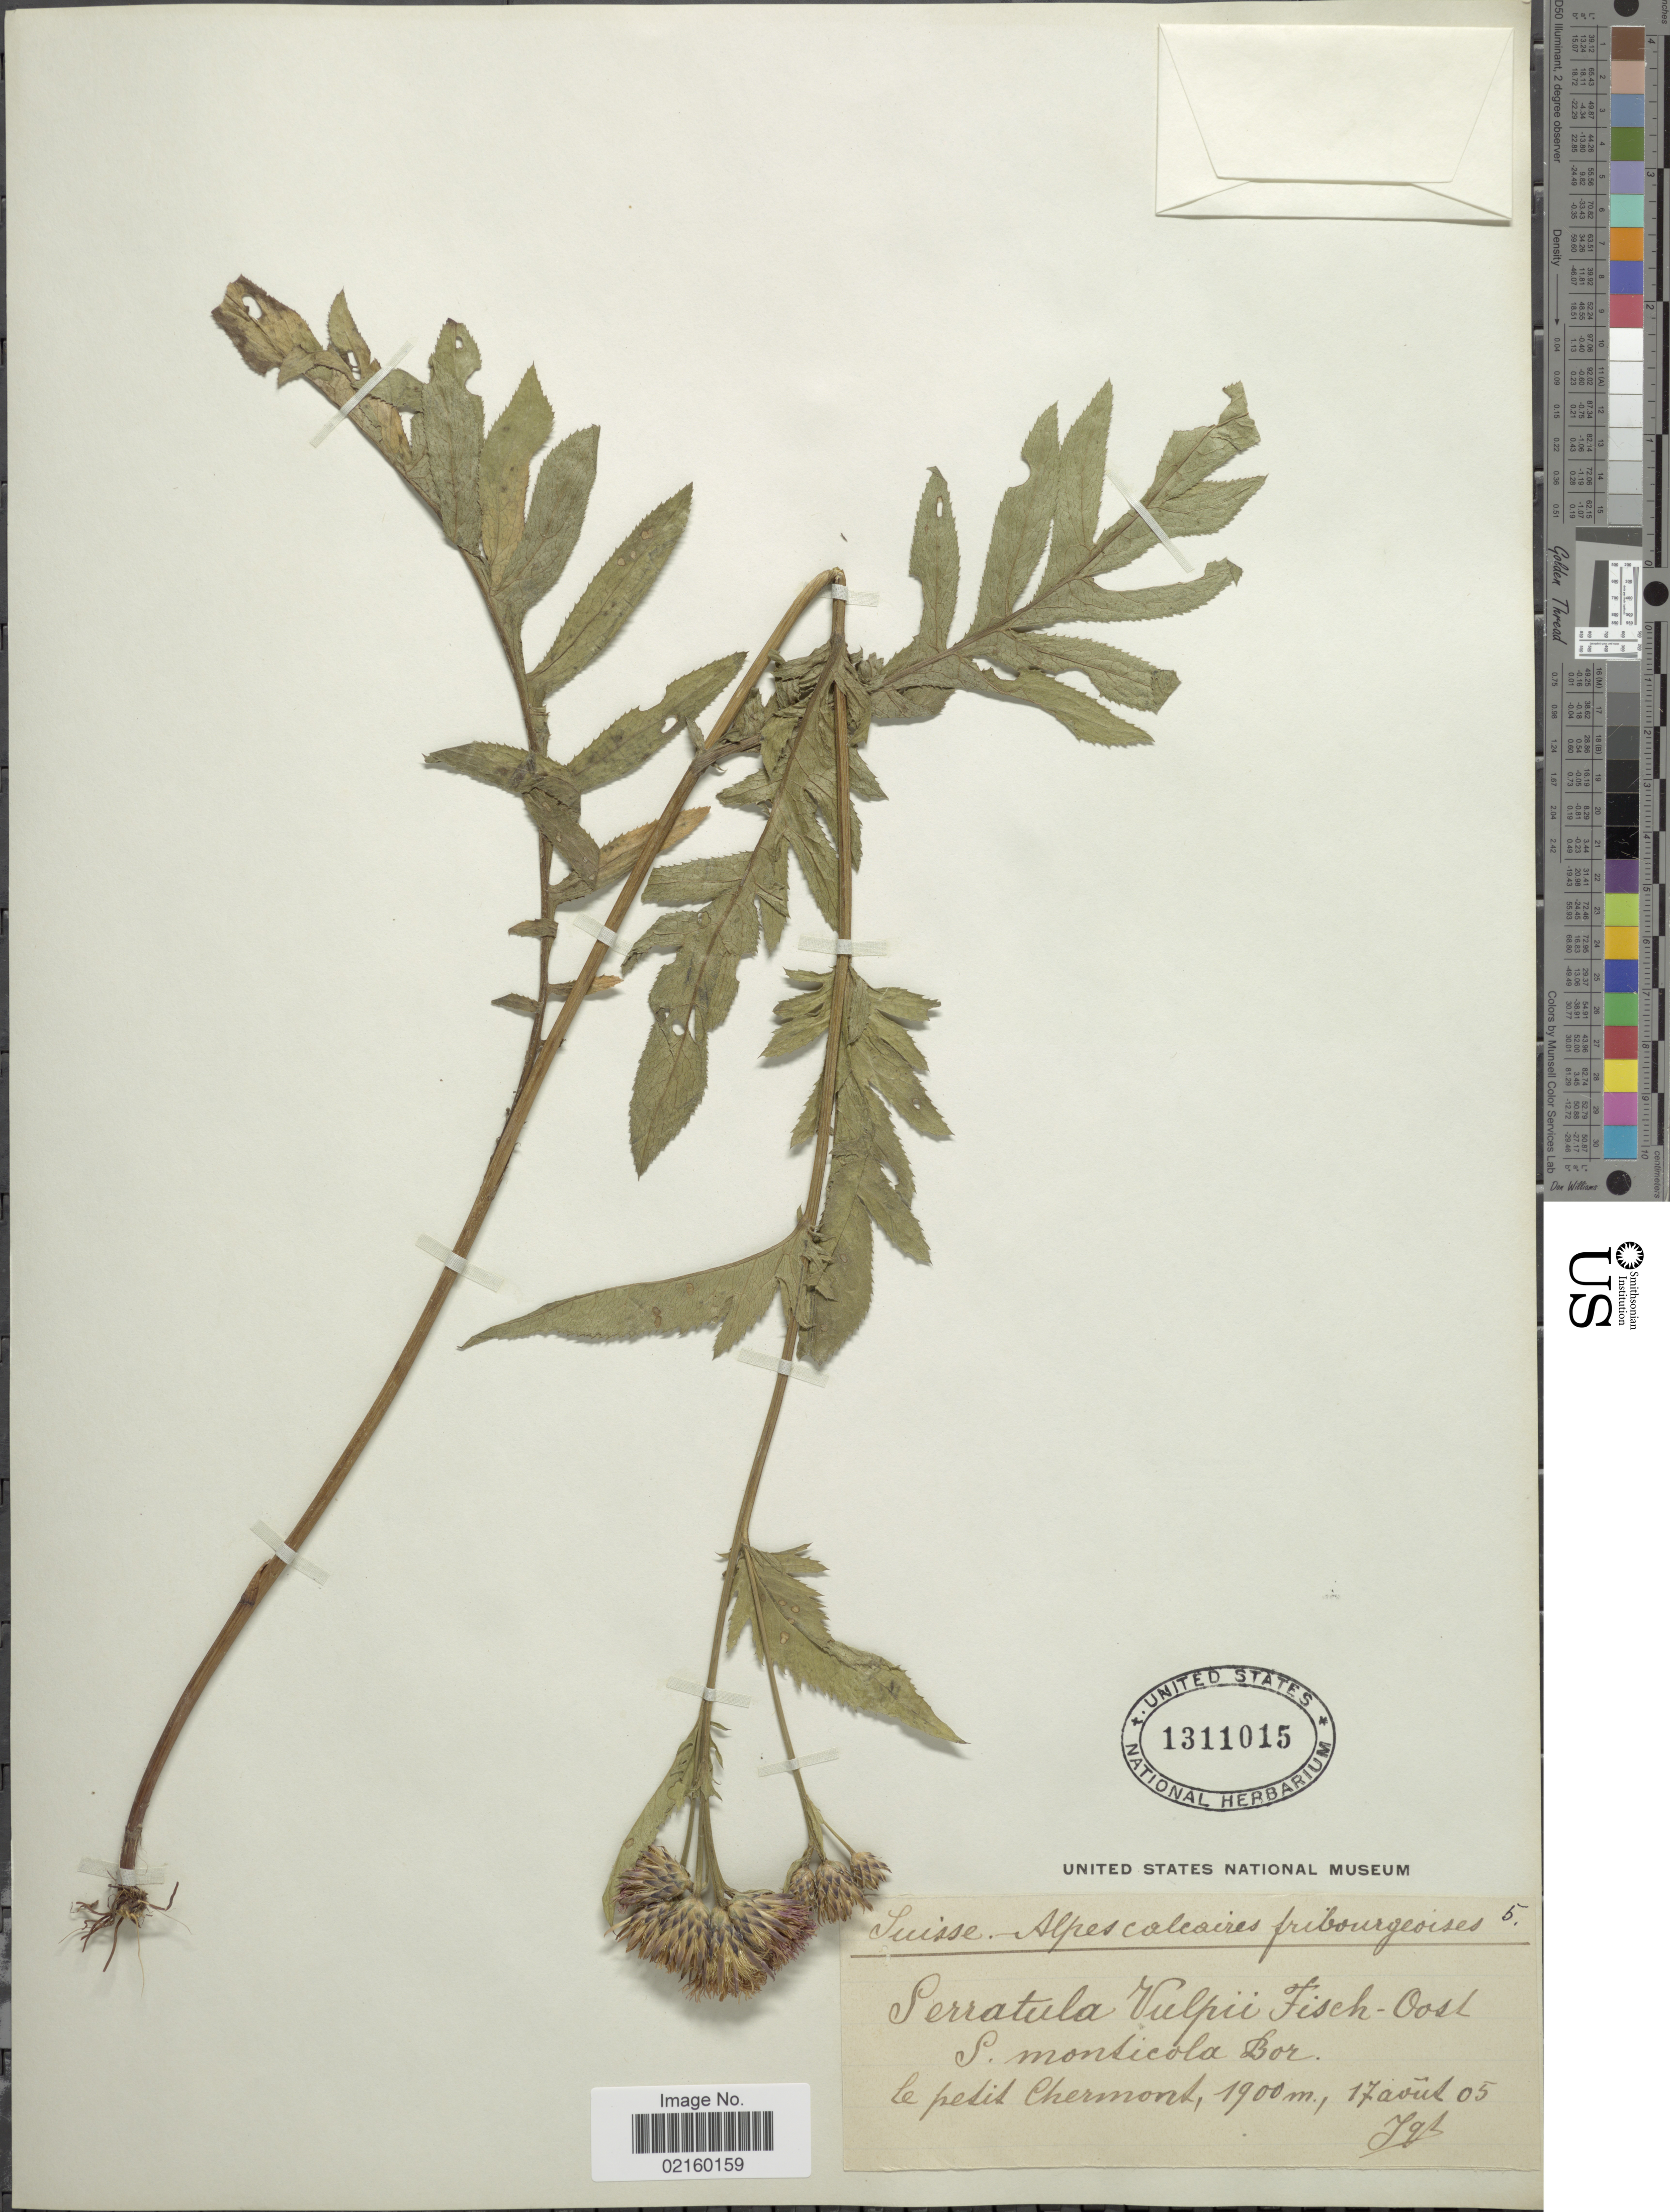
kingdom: Plantae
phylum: Tracheophyta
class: Magnoliopsida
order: Asterales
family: Asteraceae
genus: Serratula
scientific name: Serratula tinctoria subsp. monticola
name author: (Boreau) Berher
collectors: J. Q. L.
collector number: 5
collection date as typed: Transcribed d/m/y: 17/4/5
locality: Le pesis [interpreted] Chermont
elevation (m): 1900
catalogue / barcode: US 1311015